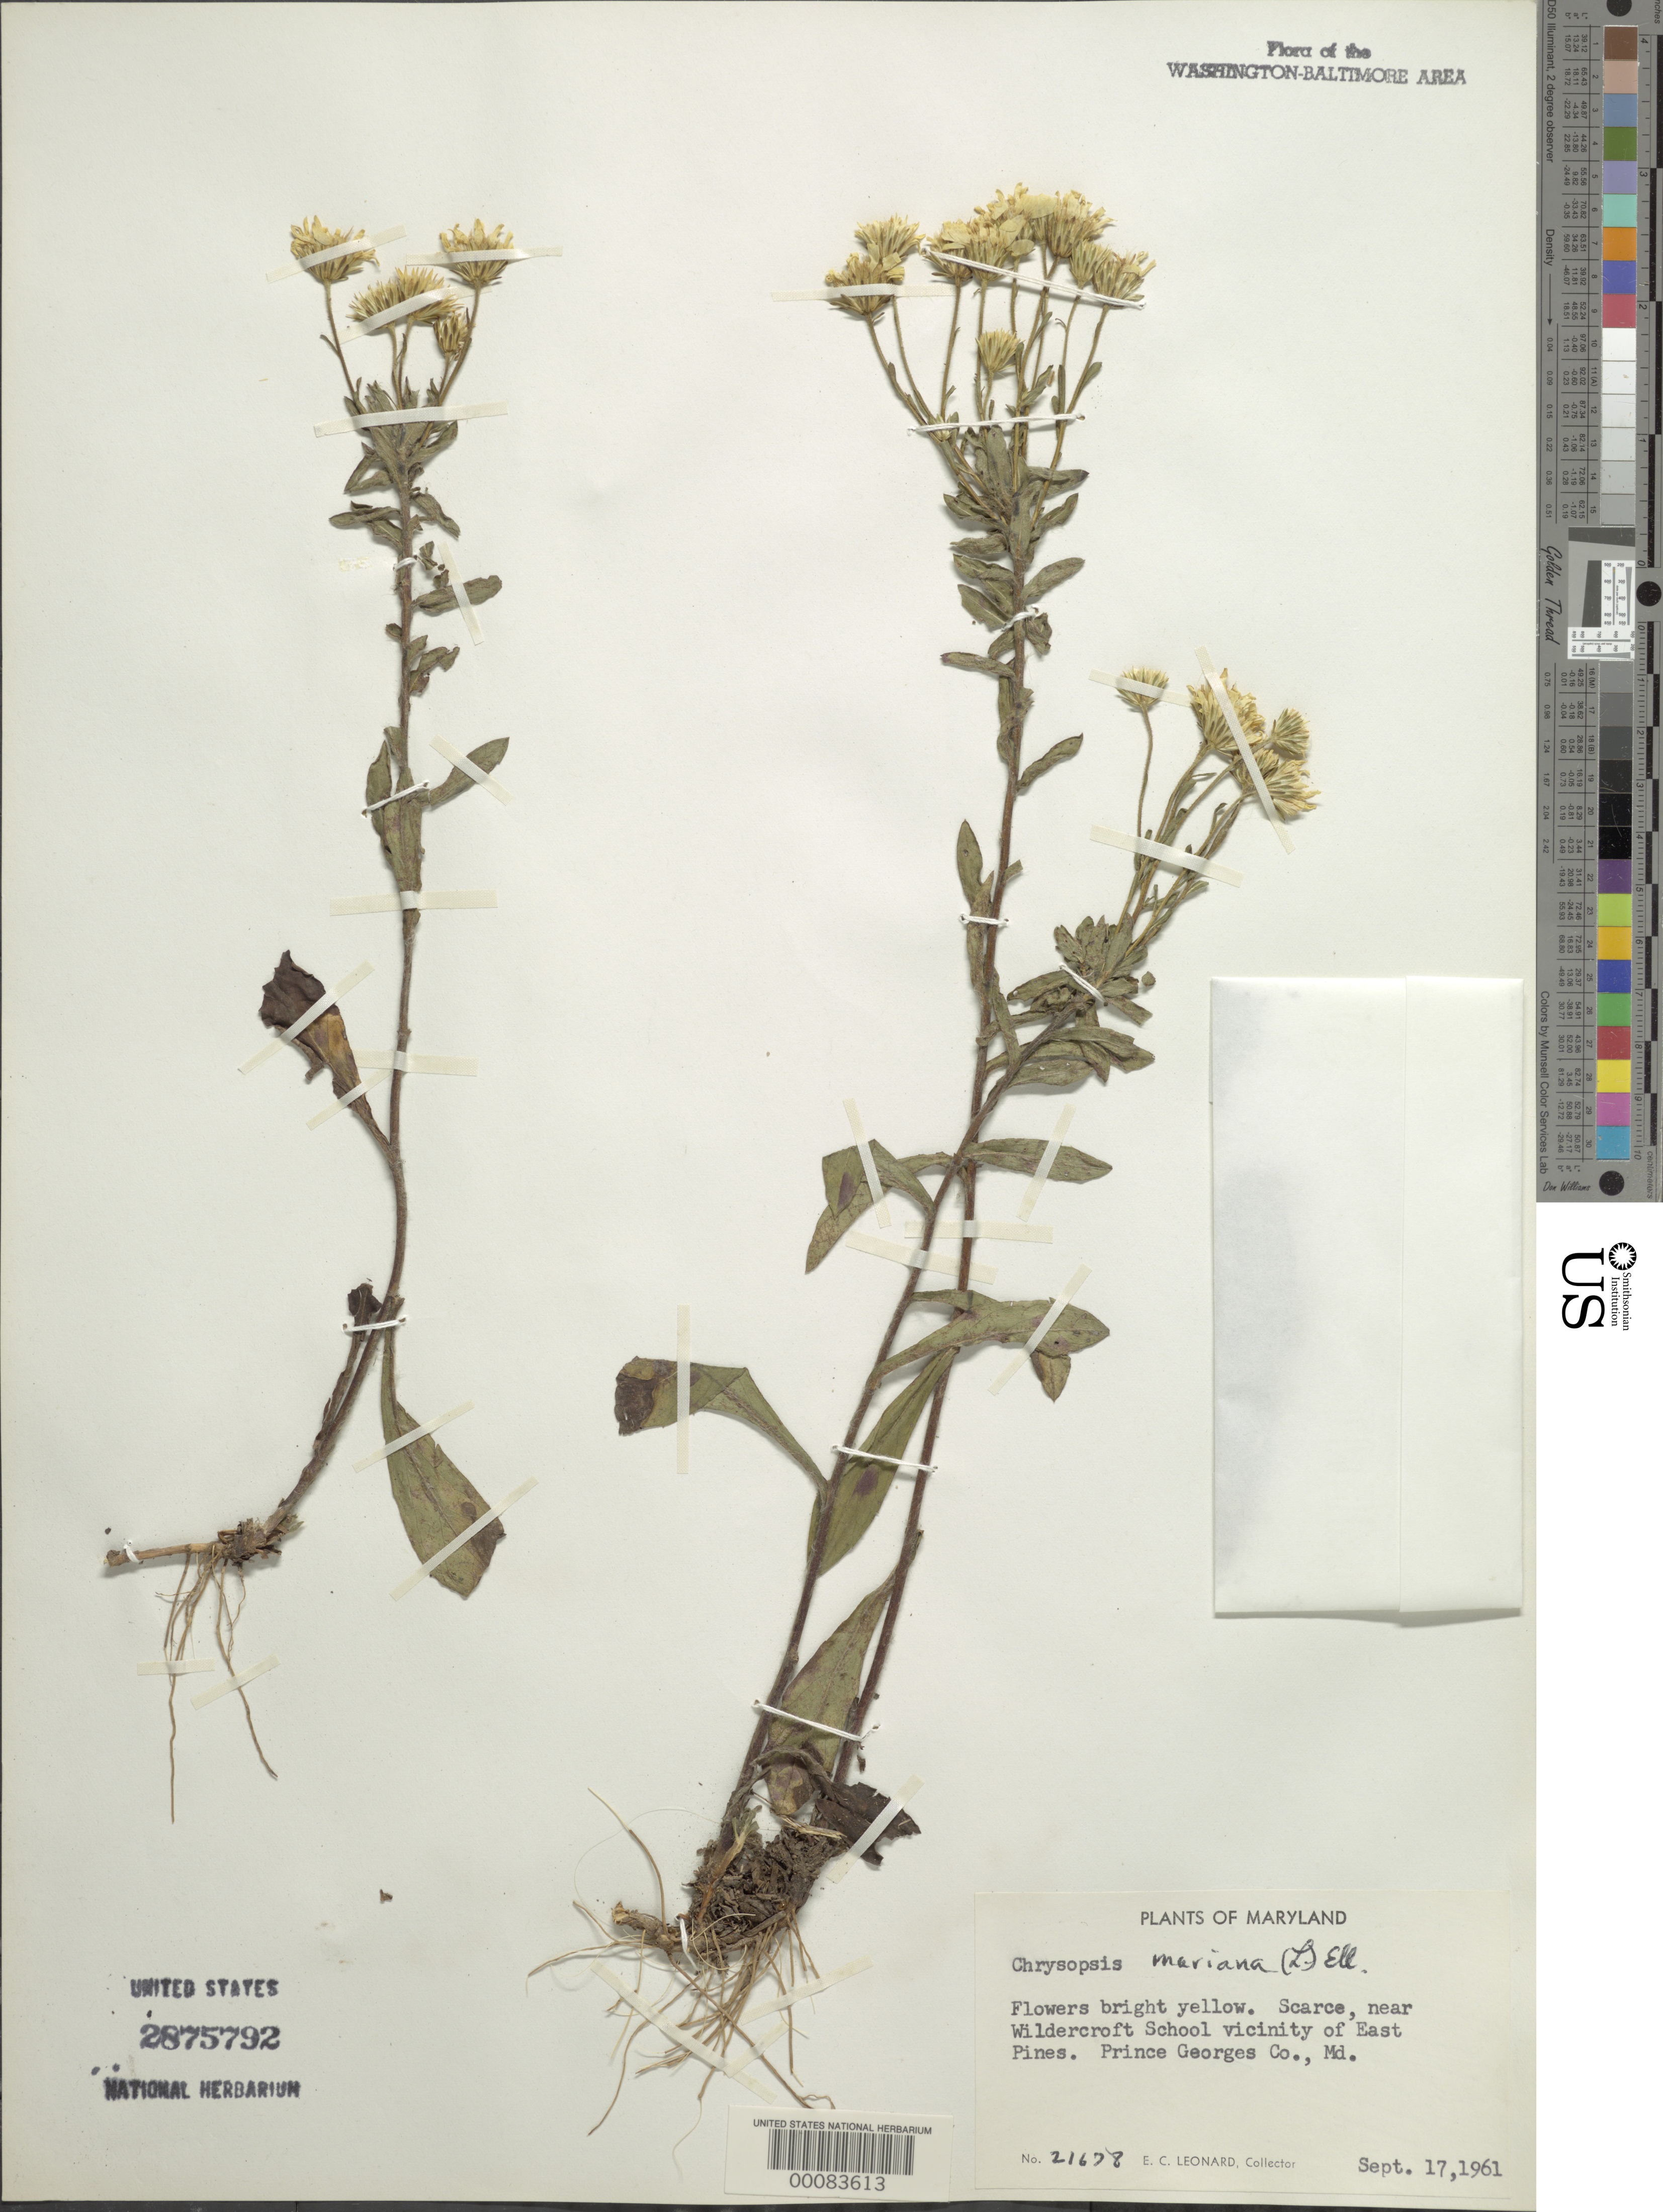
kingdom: Plantae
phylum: Tracheophyta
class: Magnoliopsida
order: Asterales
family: Asteraceae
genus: Chrysopsis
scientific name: Chrysopsis mariana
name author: (L.) Elliott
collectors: E. C. Leonard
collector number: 21678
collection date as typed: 17 Sep 1961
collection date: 1961-09-17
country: United States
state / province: Maryland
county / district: Prince George's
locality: Wildercroft School vicinity of East Pines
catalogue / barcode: US 2875792